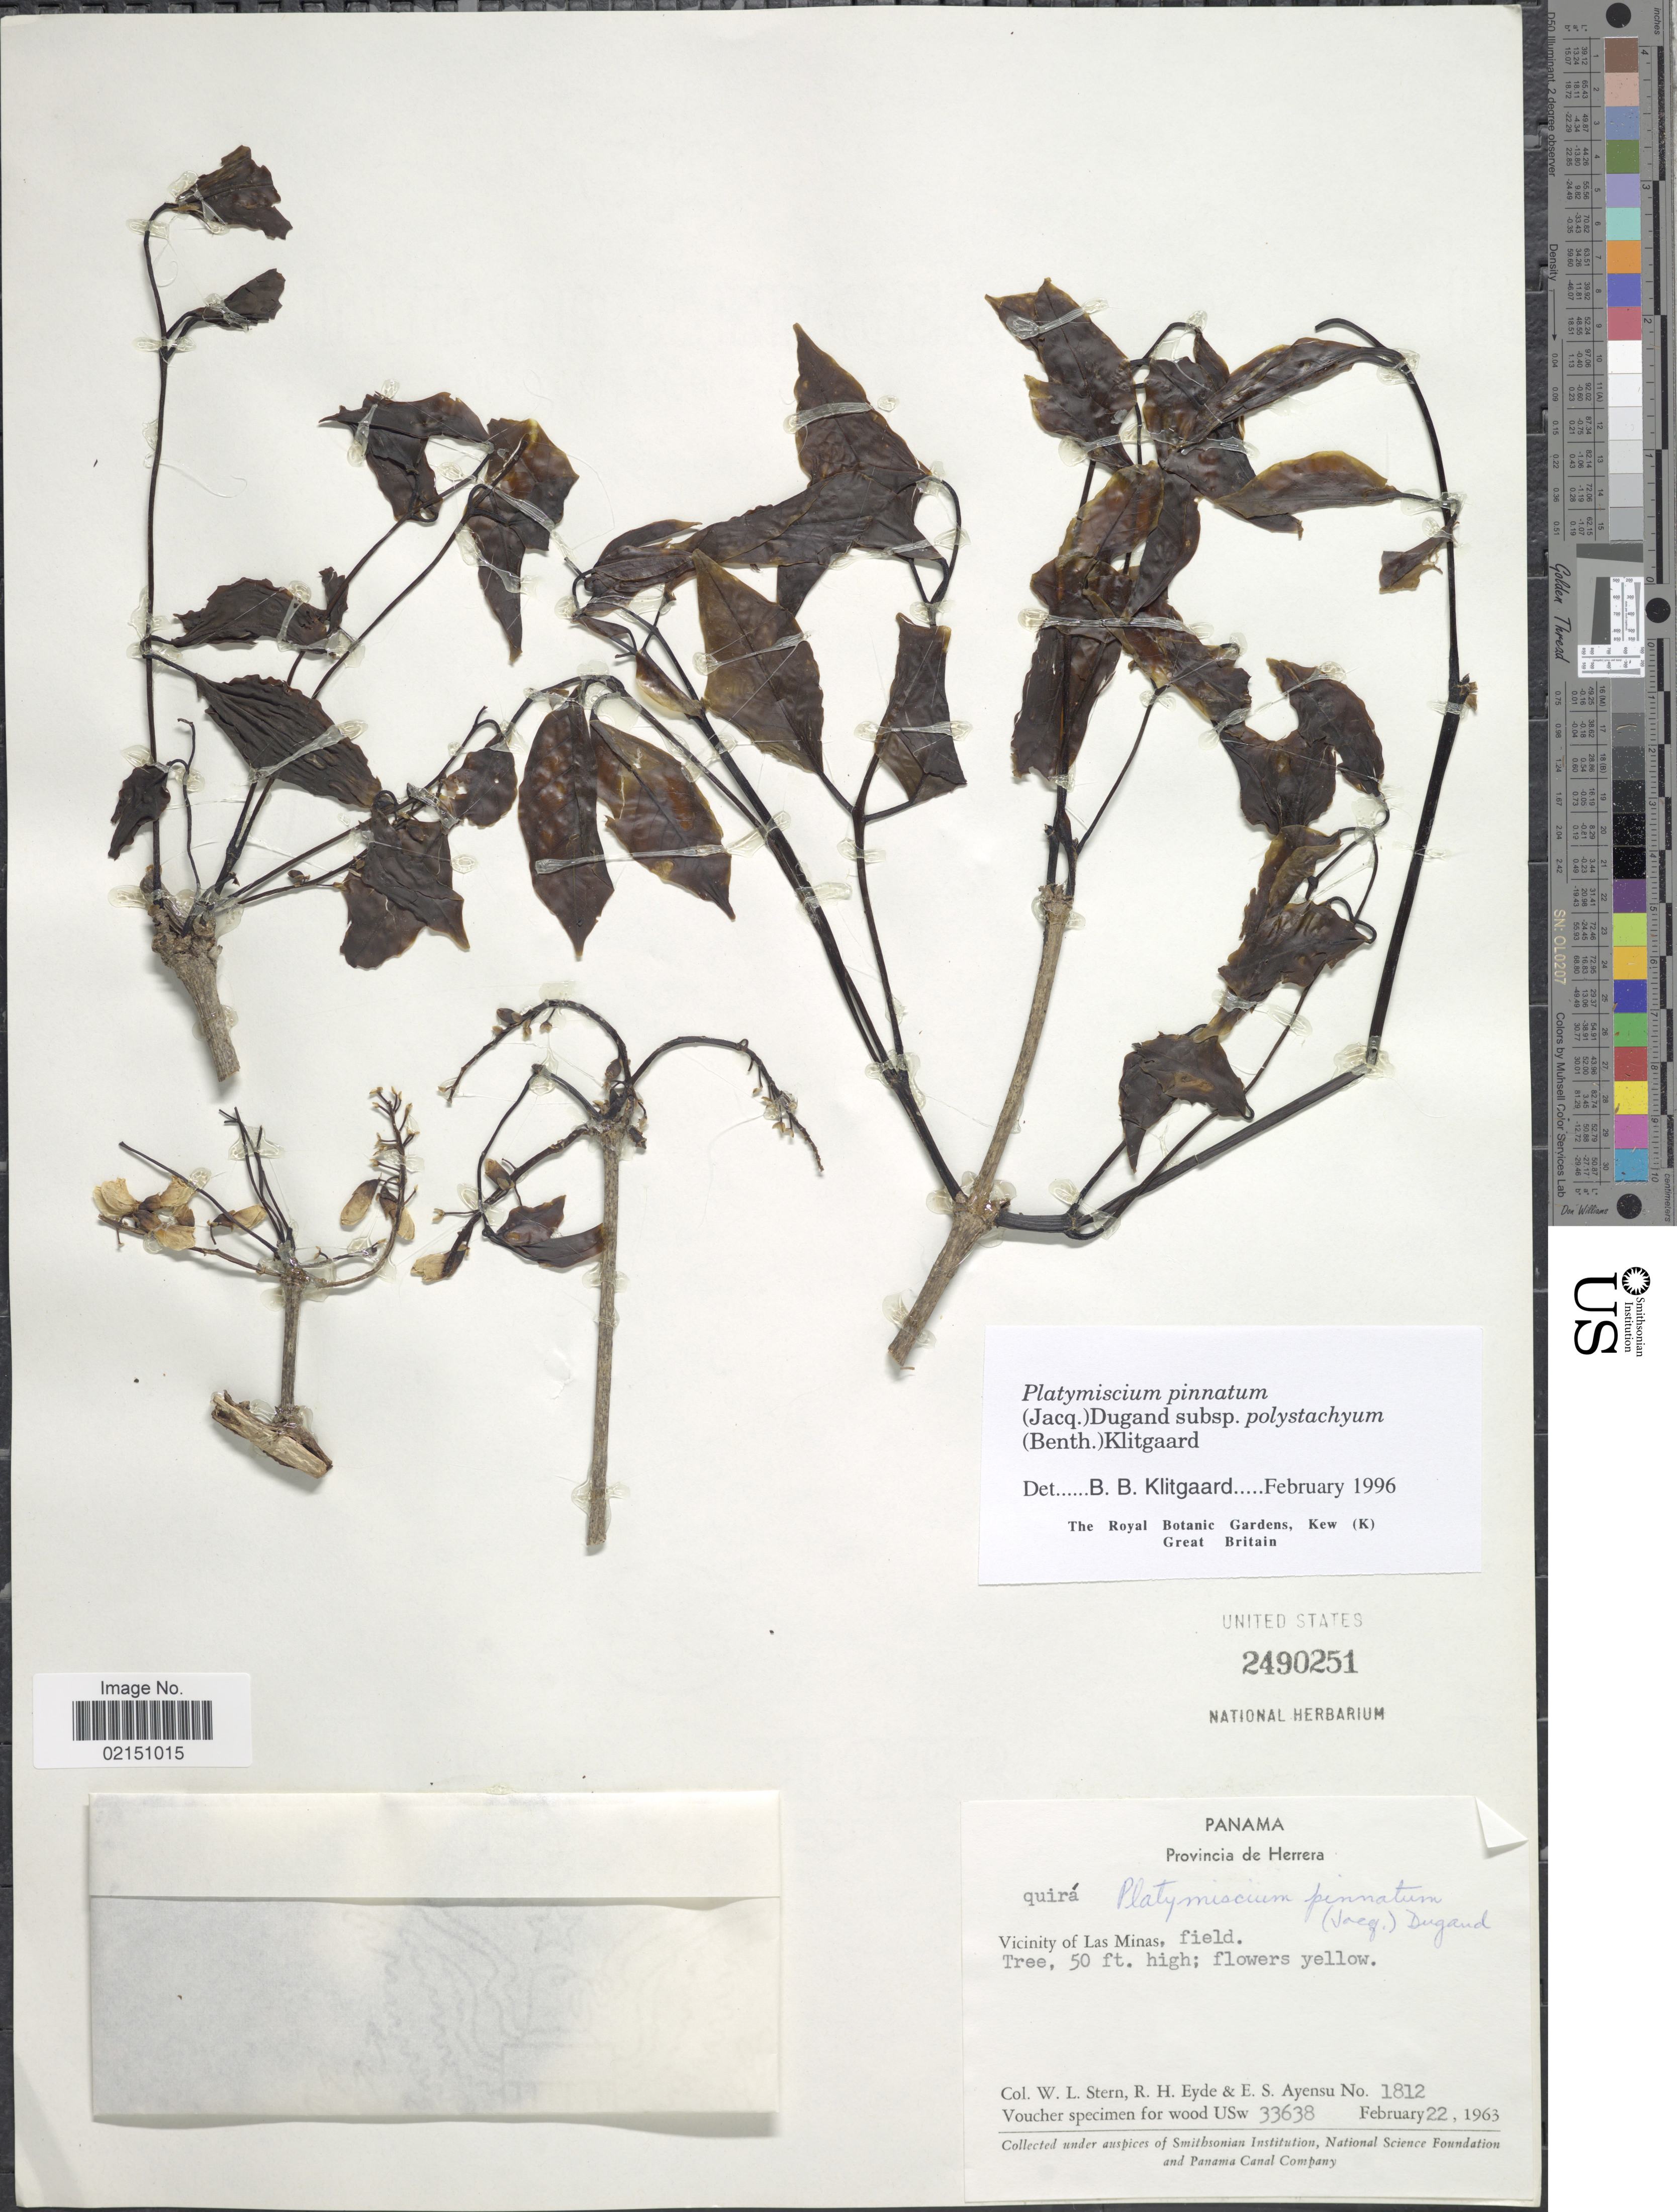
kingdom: Plantae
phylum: Tracheophyta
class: Magnoliopsida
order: Fabales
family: Fabaceae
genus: Platymiscium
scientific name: Platymiscium pinnatum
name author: (Jacq.) Dugand G.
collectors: W. L. Stern, R. H. Eyde & E. S. Ayensu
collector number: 1812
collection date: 1963-02-22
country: Panama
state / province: Herrera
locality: Vicinity of Las Minas, field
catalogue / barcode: US 2490251